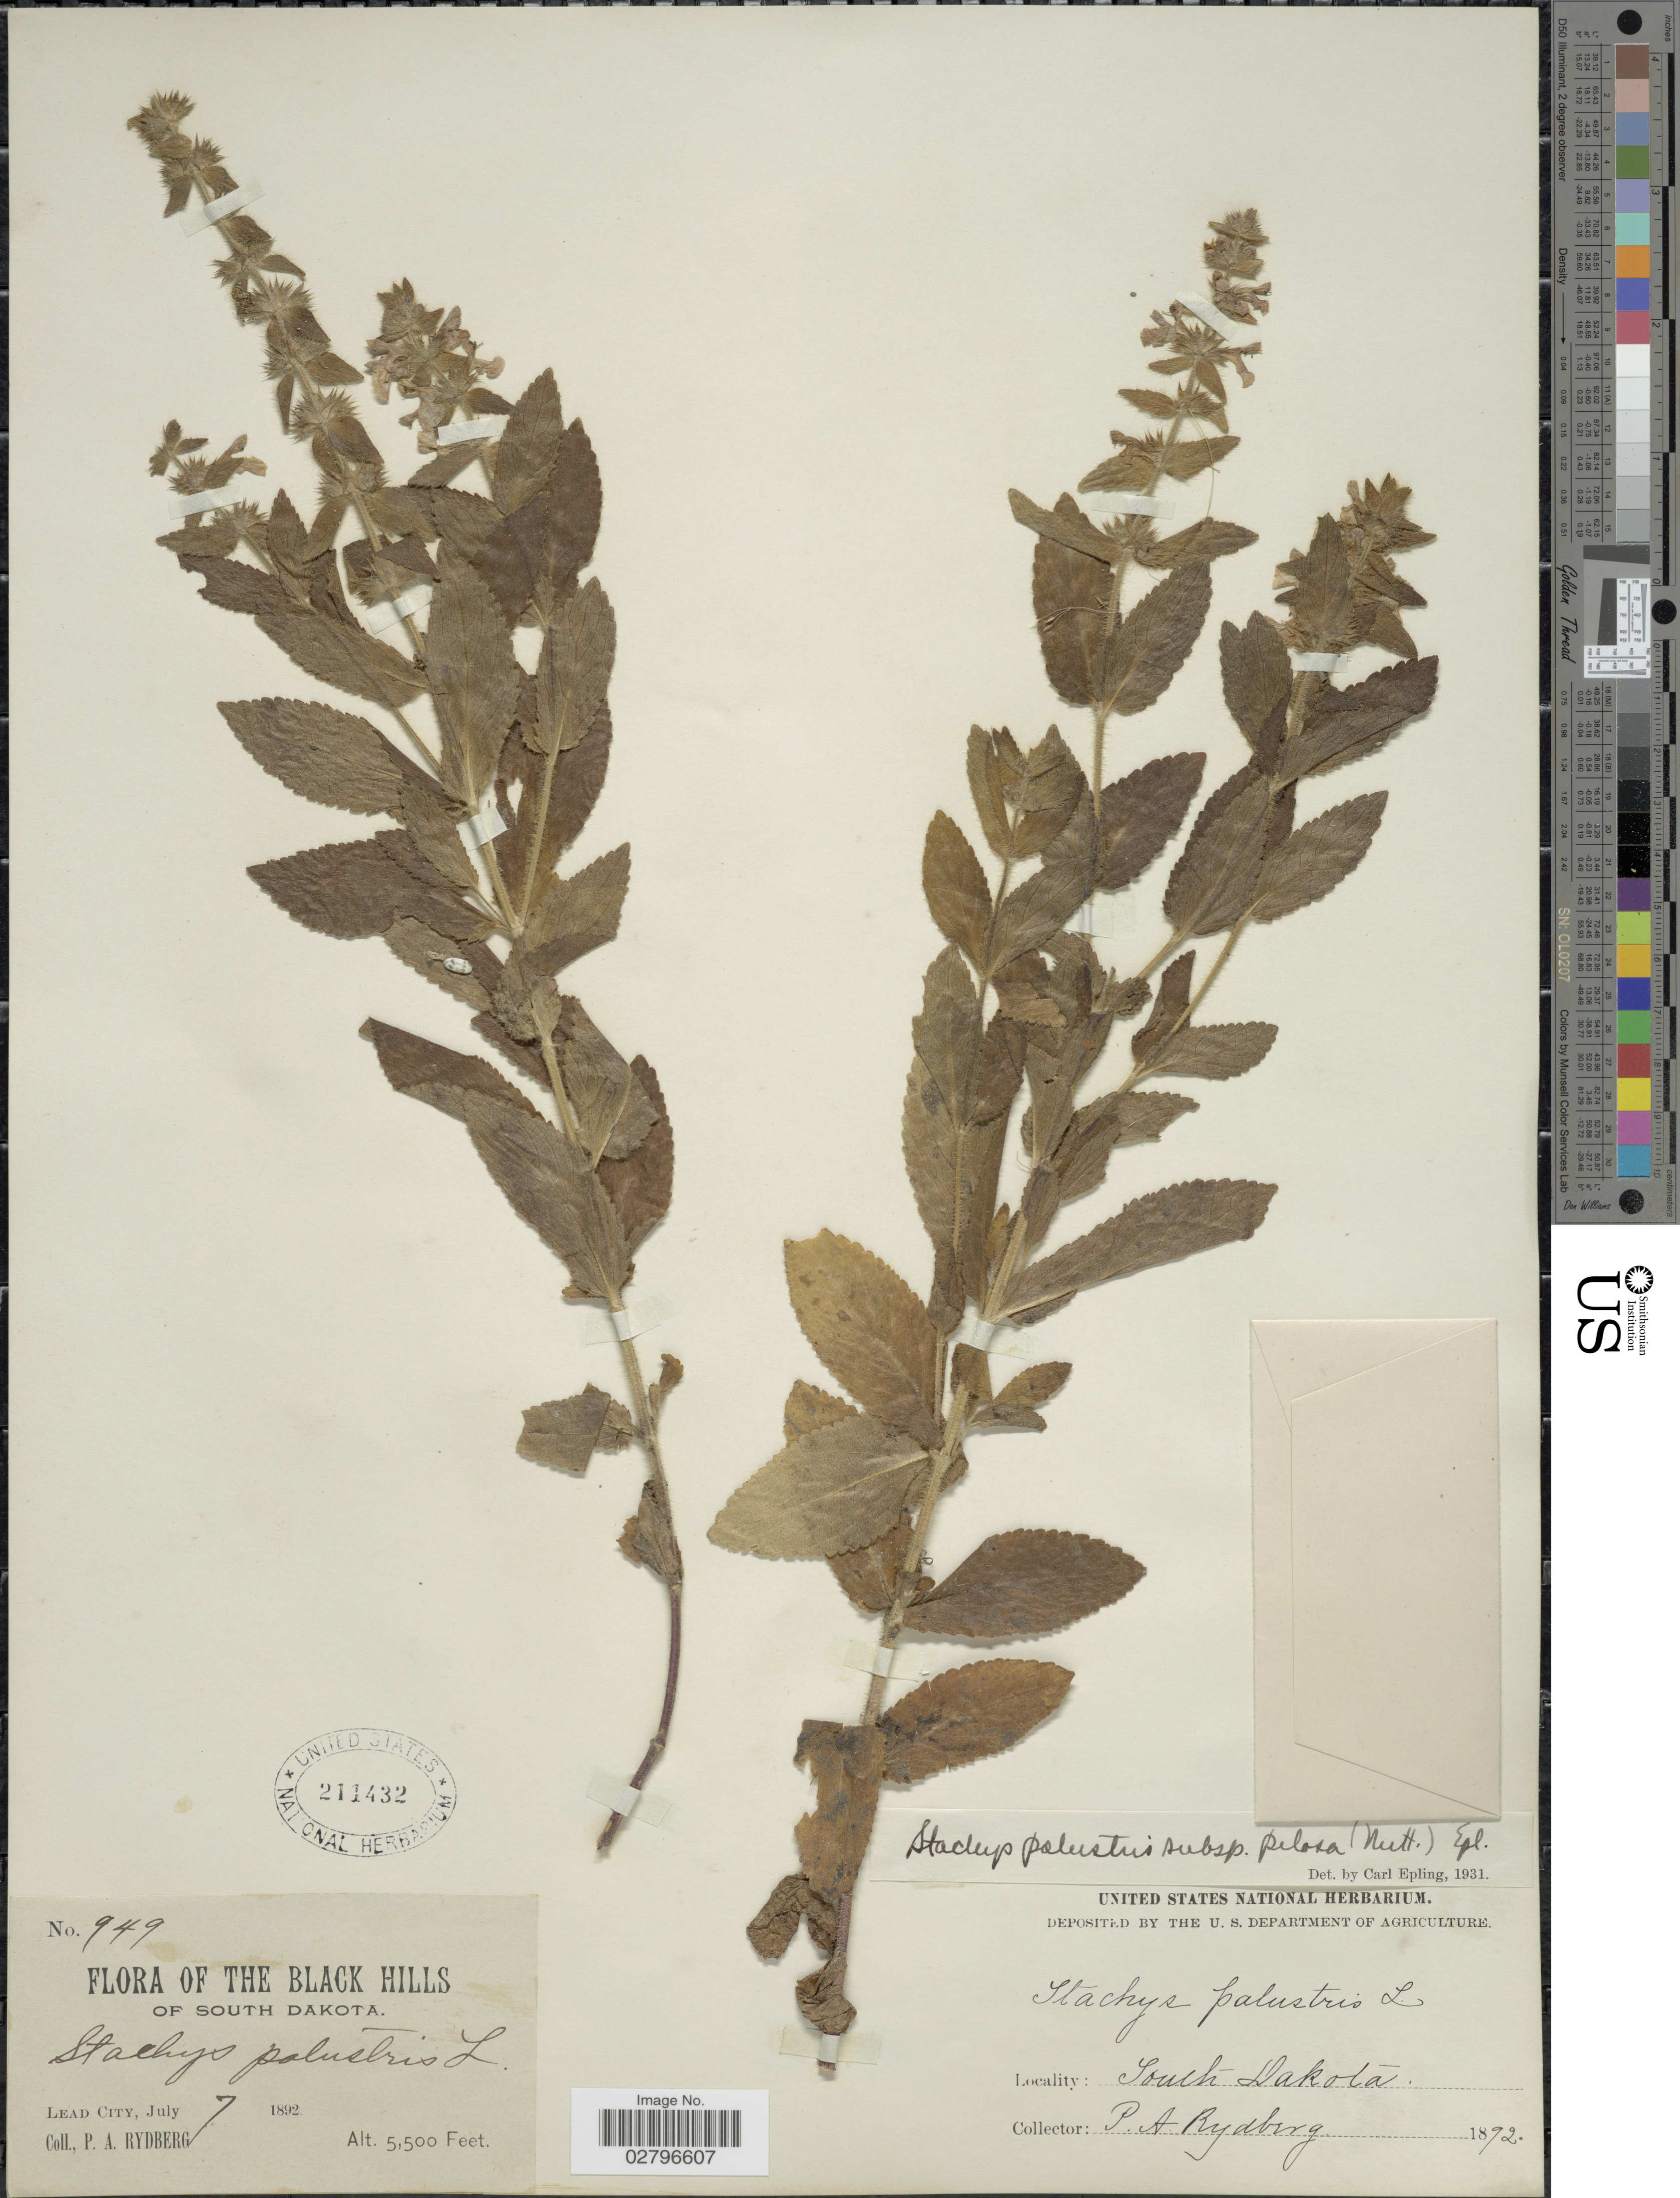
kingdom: Plantae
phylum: Tracheophyta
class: Magnoliopsida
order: Lamiales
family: Lamiaceae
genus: Stachys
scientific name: Stachys palustris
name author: L.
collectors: P. A. Rydberg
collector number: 949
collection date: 1892-07-07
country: United States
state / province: South Dakota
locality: Black Hills, Lead City.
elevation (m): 1676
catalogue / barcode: US 211432